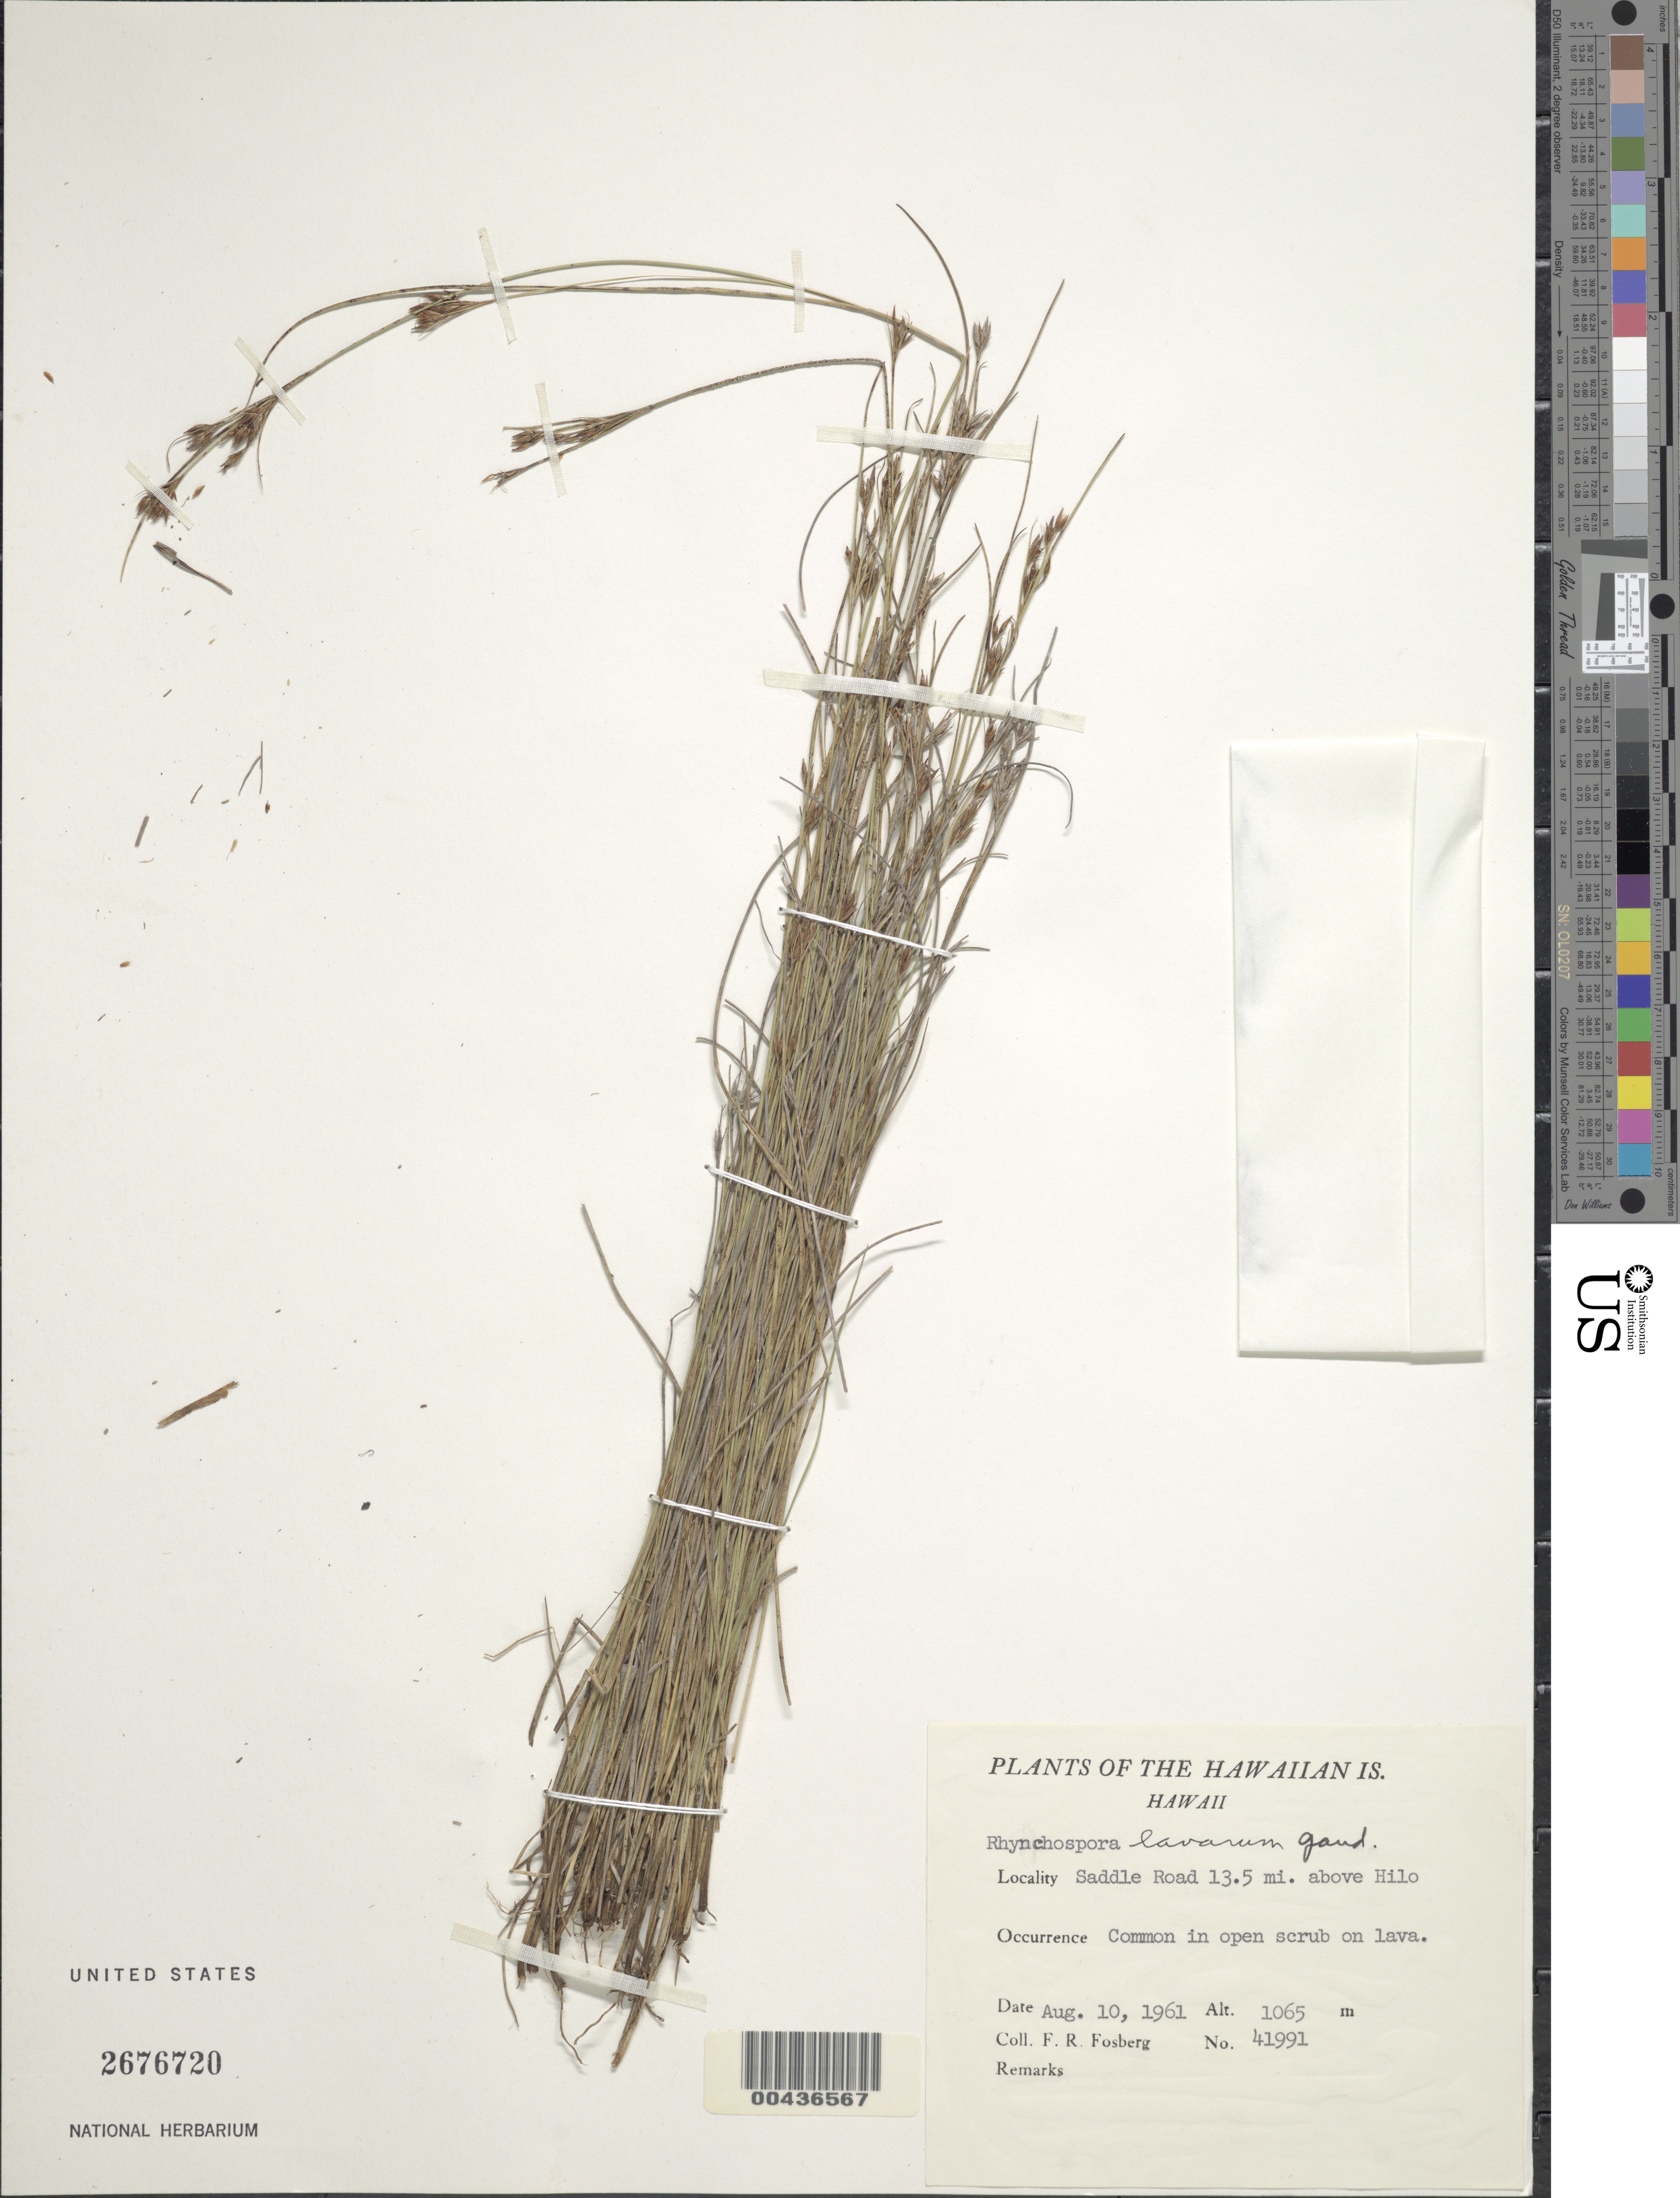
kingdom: Plantae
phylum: Tracheophyta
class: Liliopsida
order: Poales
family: Cyperaceae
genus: Rhynchospora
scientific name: Rhynchospora rugosa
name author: (Vahl) Gale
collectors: F. R. Fosberg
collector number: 41991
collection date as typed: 10 Aug 1961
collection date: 1961-08-10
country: United States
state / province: Hawaii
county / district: Hawaii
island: Hawaii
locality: Saddle Road 13.5 mi above Hilo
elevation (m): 1065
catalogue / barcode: US 2676720